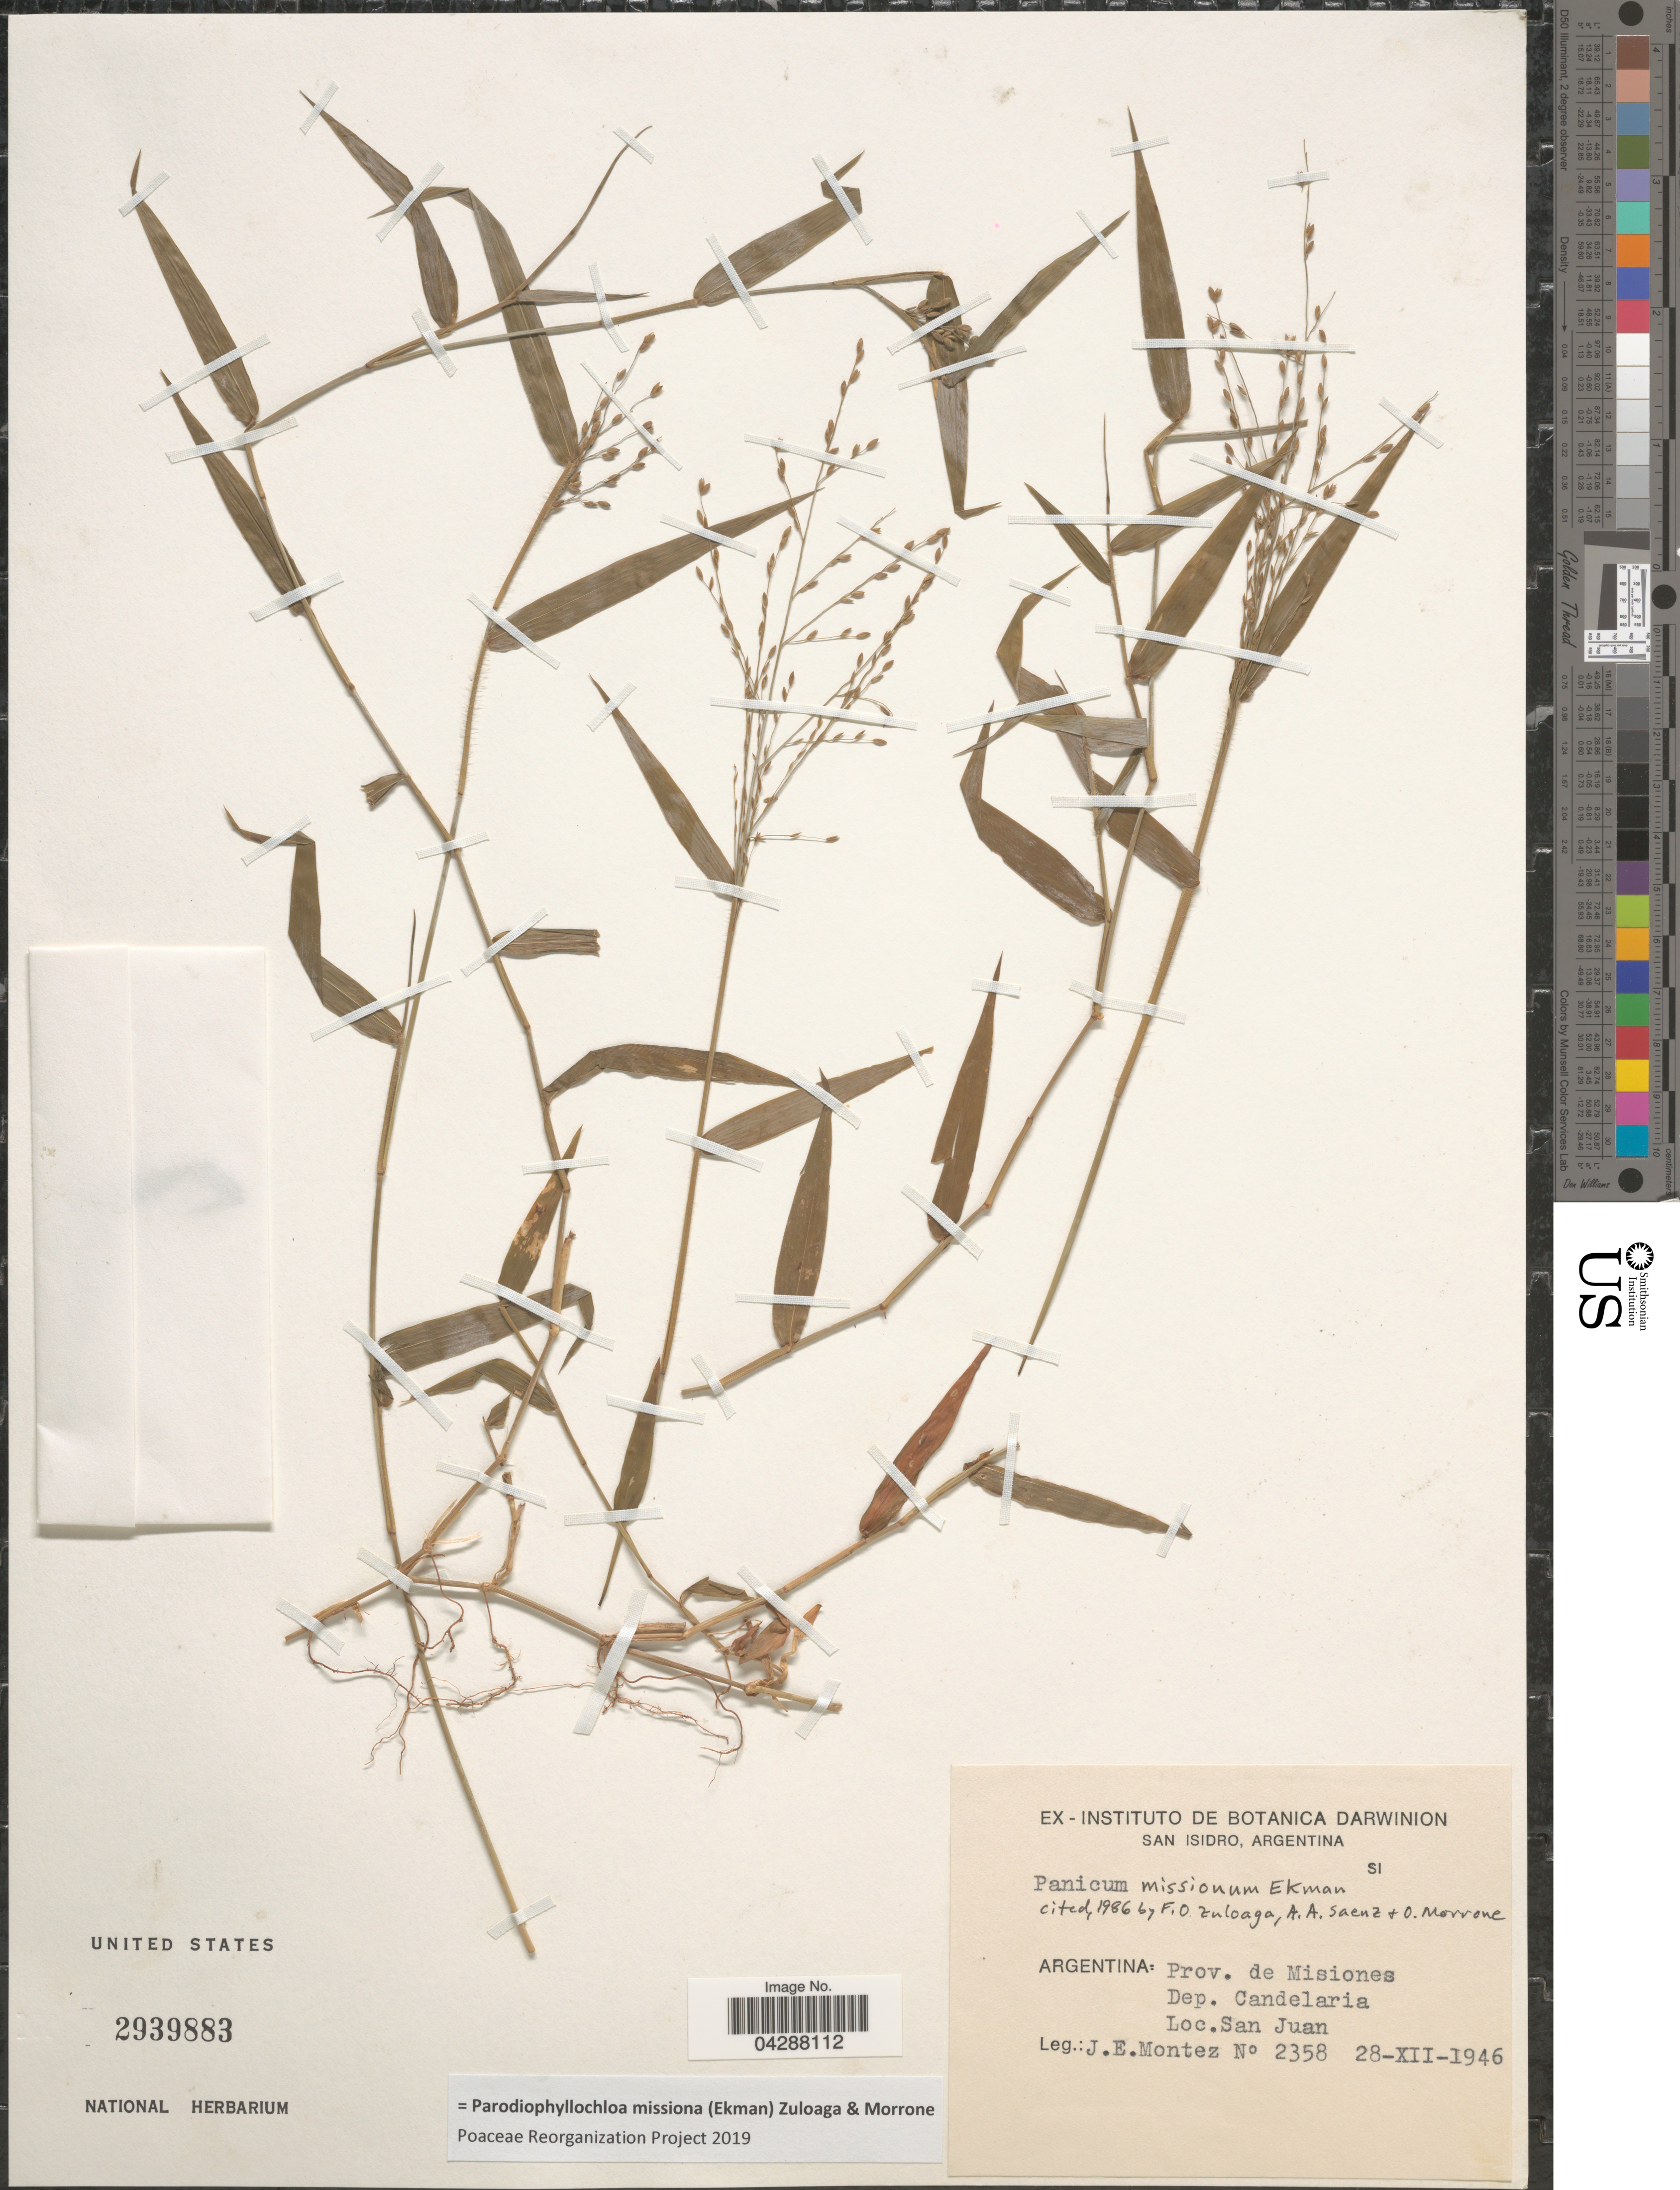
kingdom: Plantae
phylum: Tracheophyta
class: Liliopsida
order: Poales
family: Poaceae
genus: Parodiophyllochloa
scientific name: Parodiophyllochloa missiona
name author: (Ekman) Zuloaga & Morrone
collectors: J. Montez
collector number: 2358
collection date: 1946-12-28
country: Argentina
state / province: Misiones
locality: Dep. Candelaria. San Juan.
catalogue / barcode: US 2939883